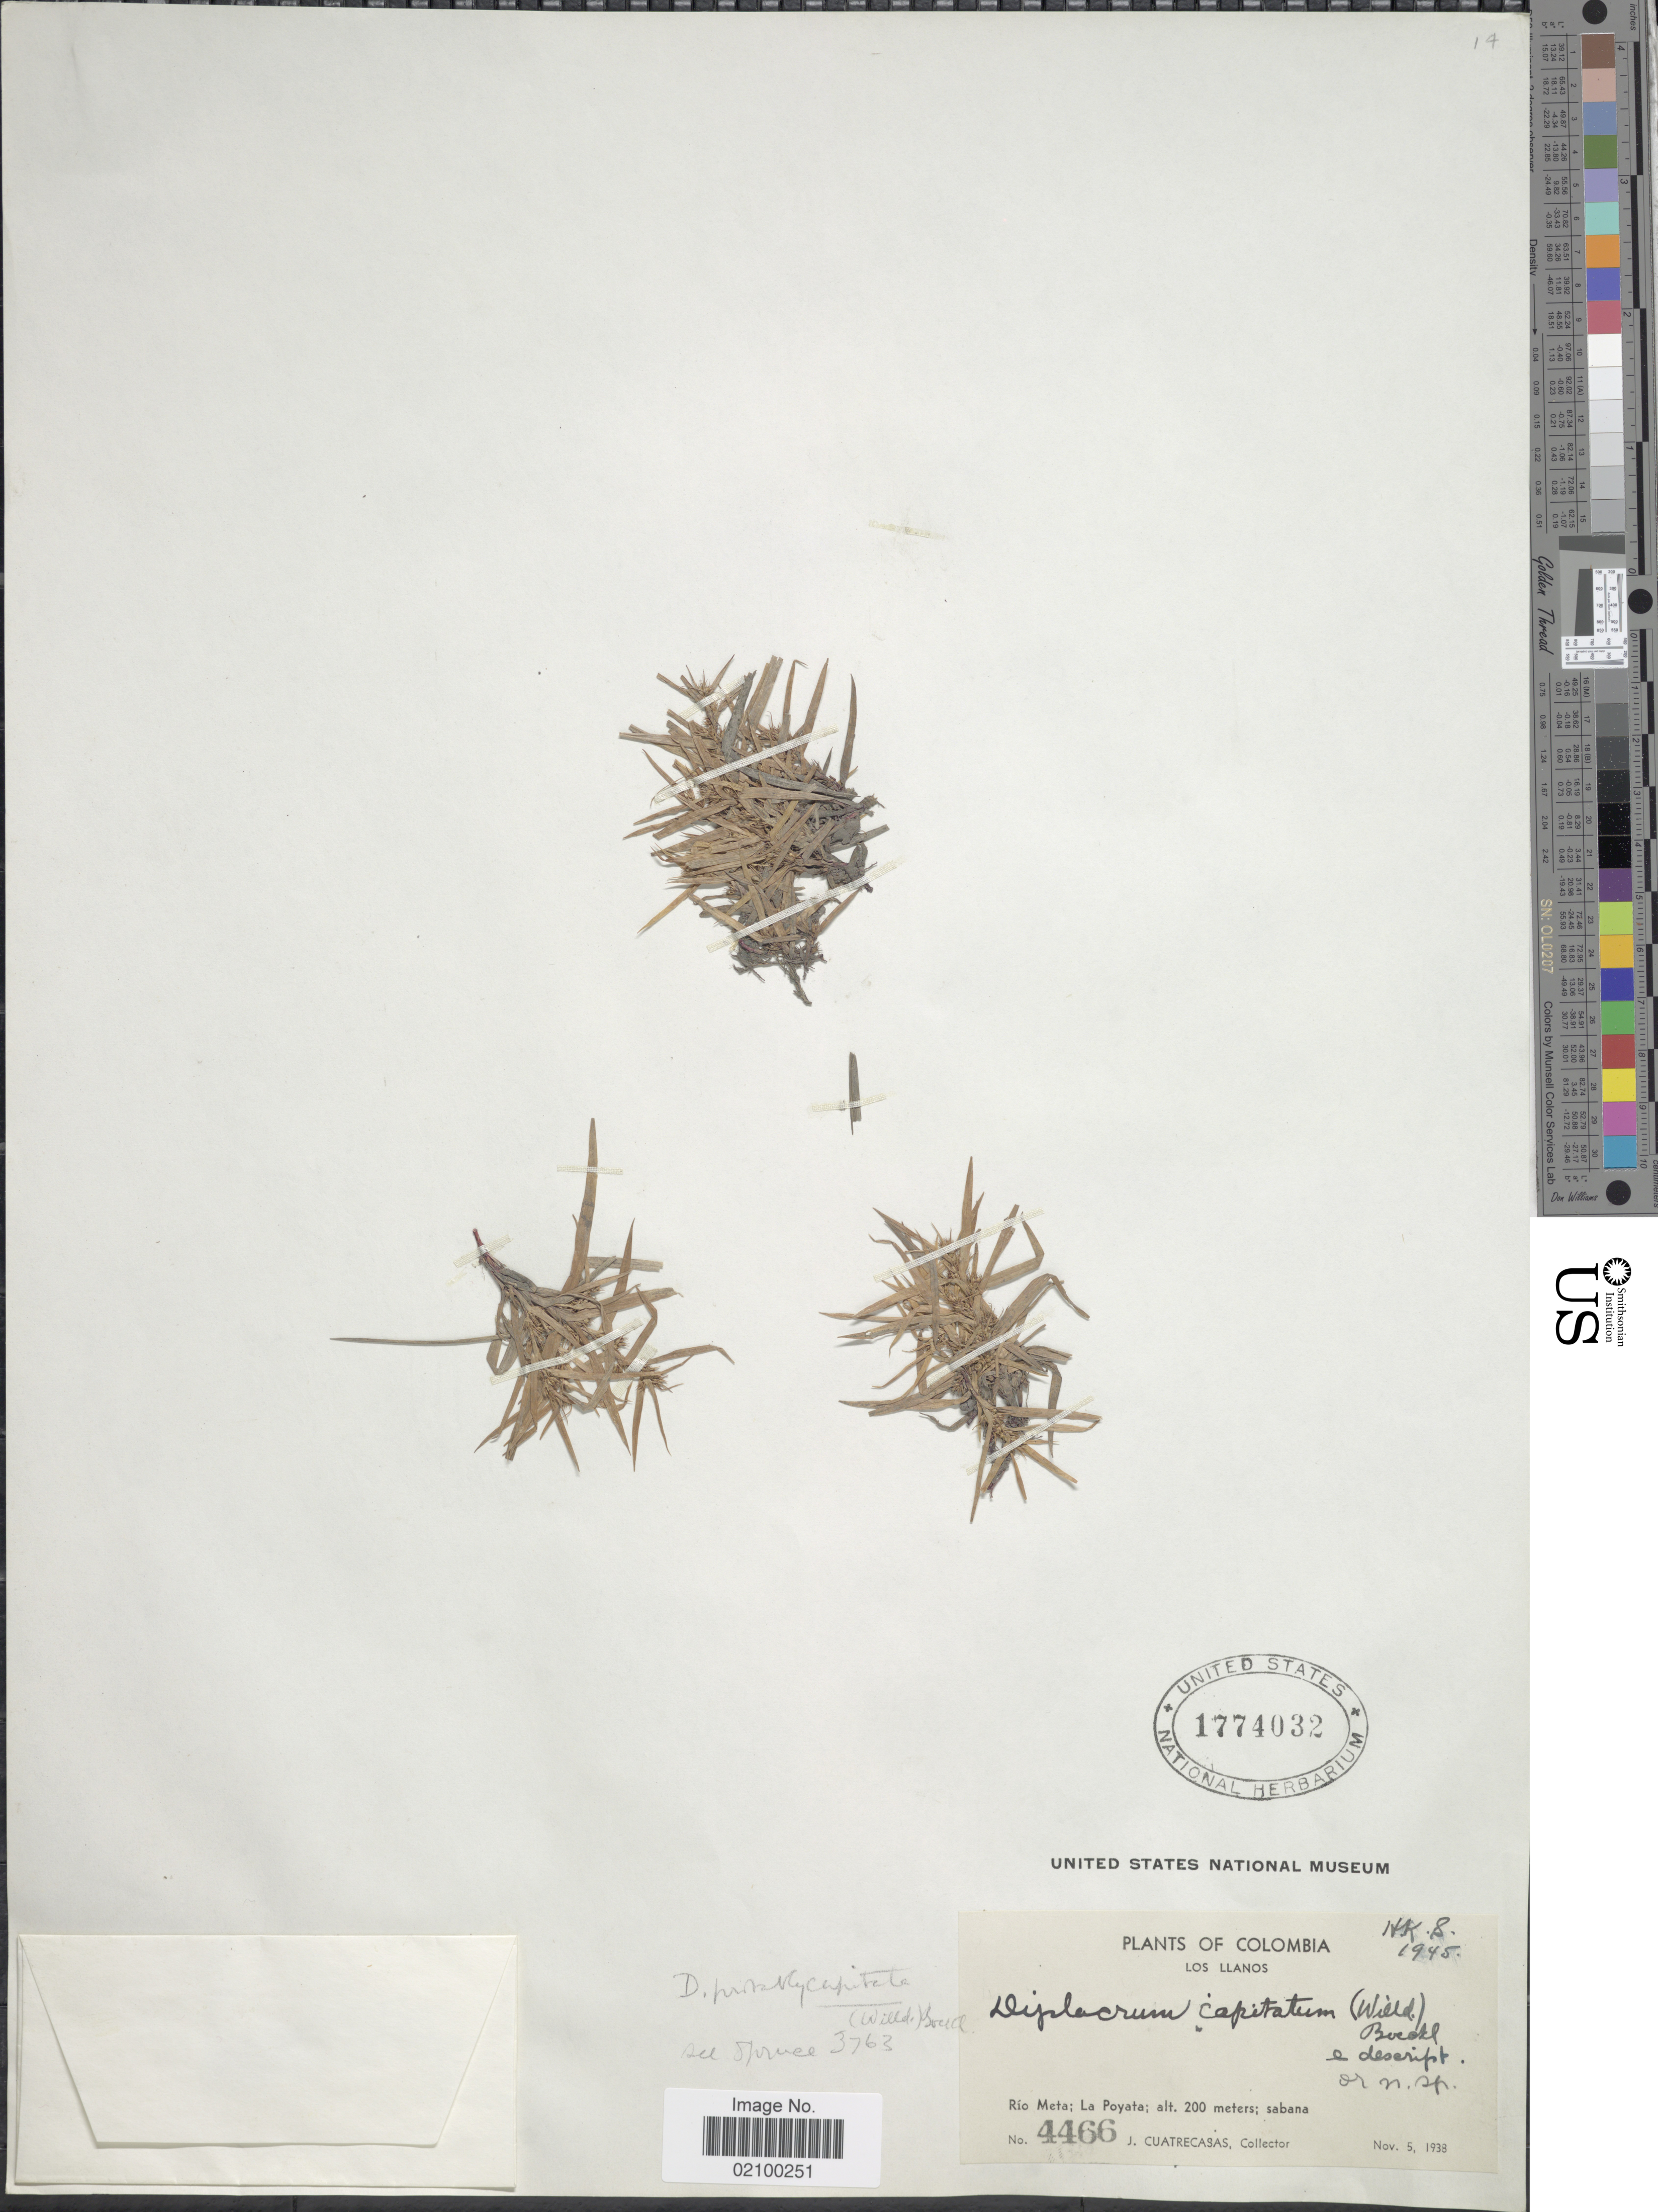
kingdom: Plantae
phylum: Tracheophyta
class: Liliopsida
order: Poales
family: Cyperaceae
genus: Diplacrum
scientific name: Diplacrum capitatum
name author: (Willd.) Boeckeler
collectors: J. Cuatrecasas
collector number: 4466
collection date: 1938-11-05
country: Colombia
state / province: Meta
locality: Los LLanos. Rio Meta: La Poyata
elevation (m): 200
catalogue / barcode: US 1774032